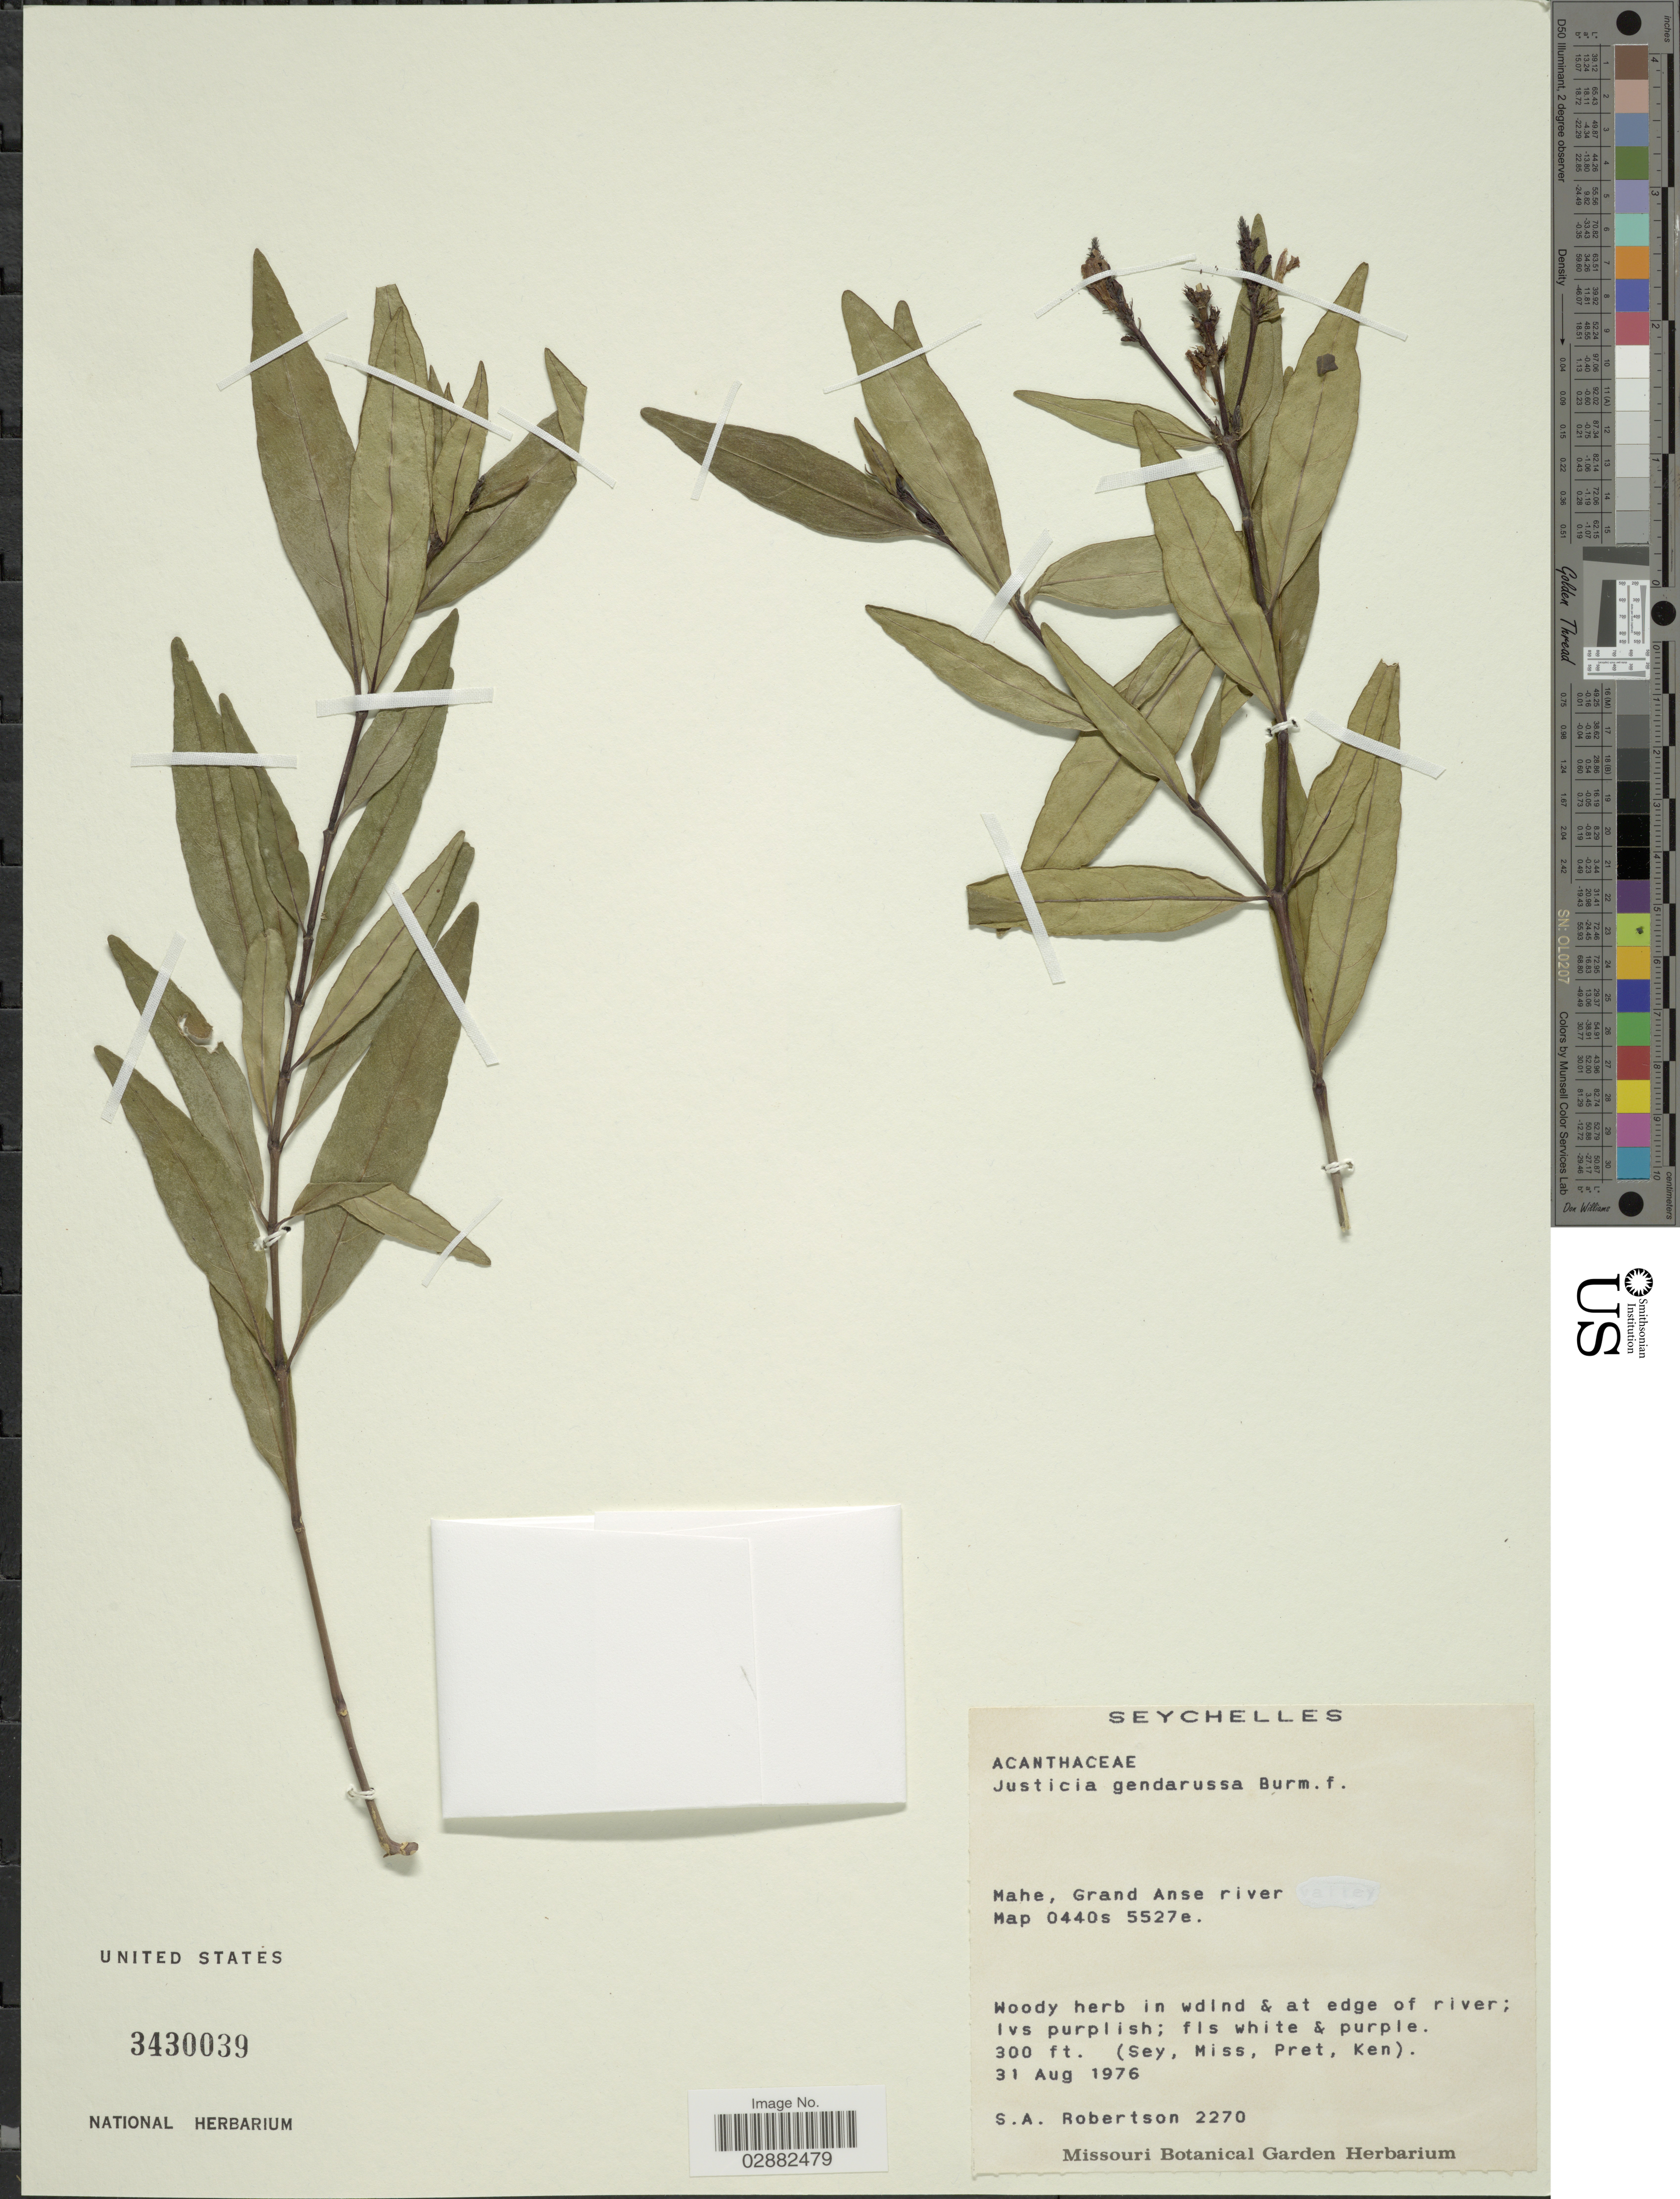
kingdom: Plantae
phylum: Tracheophyta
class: Magnoliopsida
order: Lamiales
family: Acanthaceae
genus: Justicia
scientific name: Justicia gendarussa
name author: Burm. f.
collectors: S. A. Robertson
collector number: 2270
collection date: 1976-08-31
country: Seychelles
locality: Mahe, Grand Anse river.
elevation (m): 91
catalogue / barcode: US 3430039